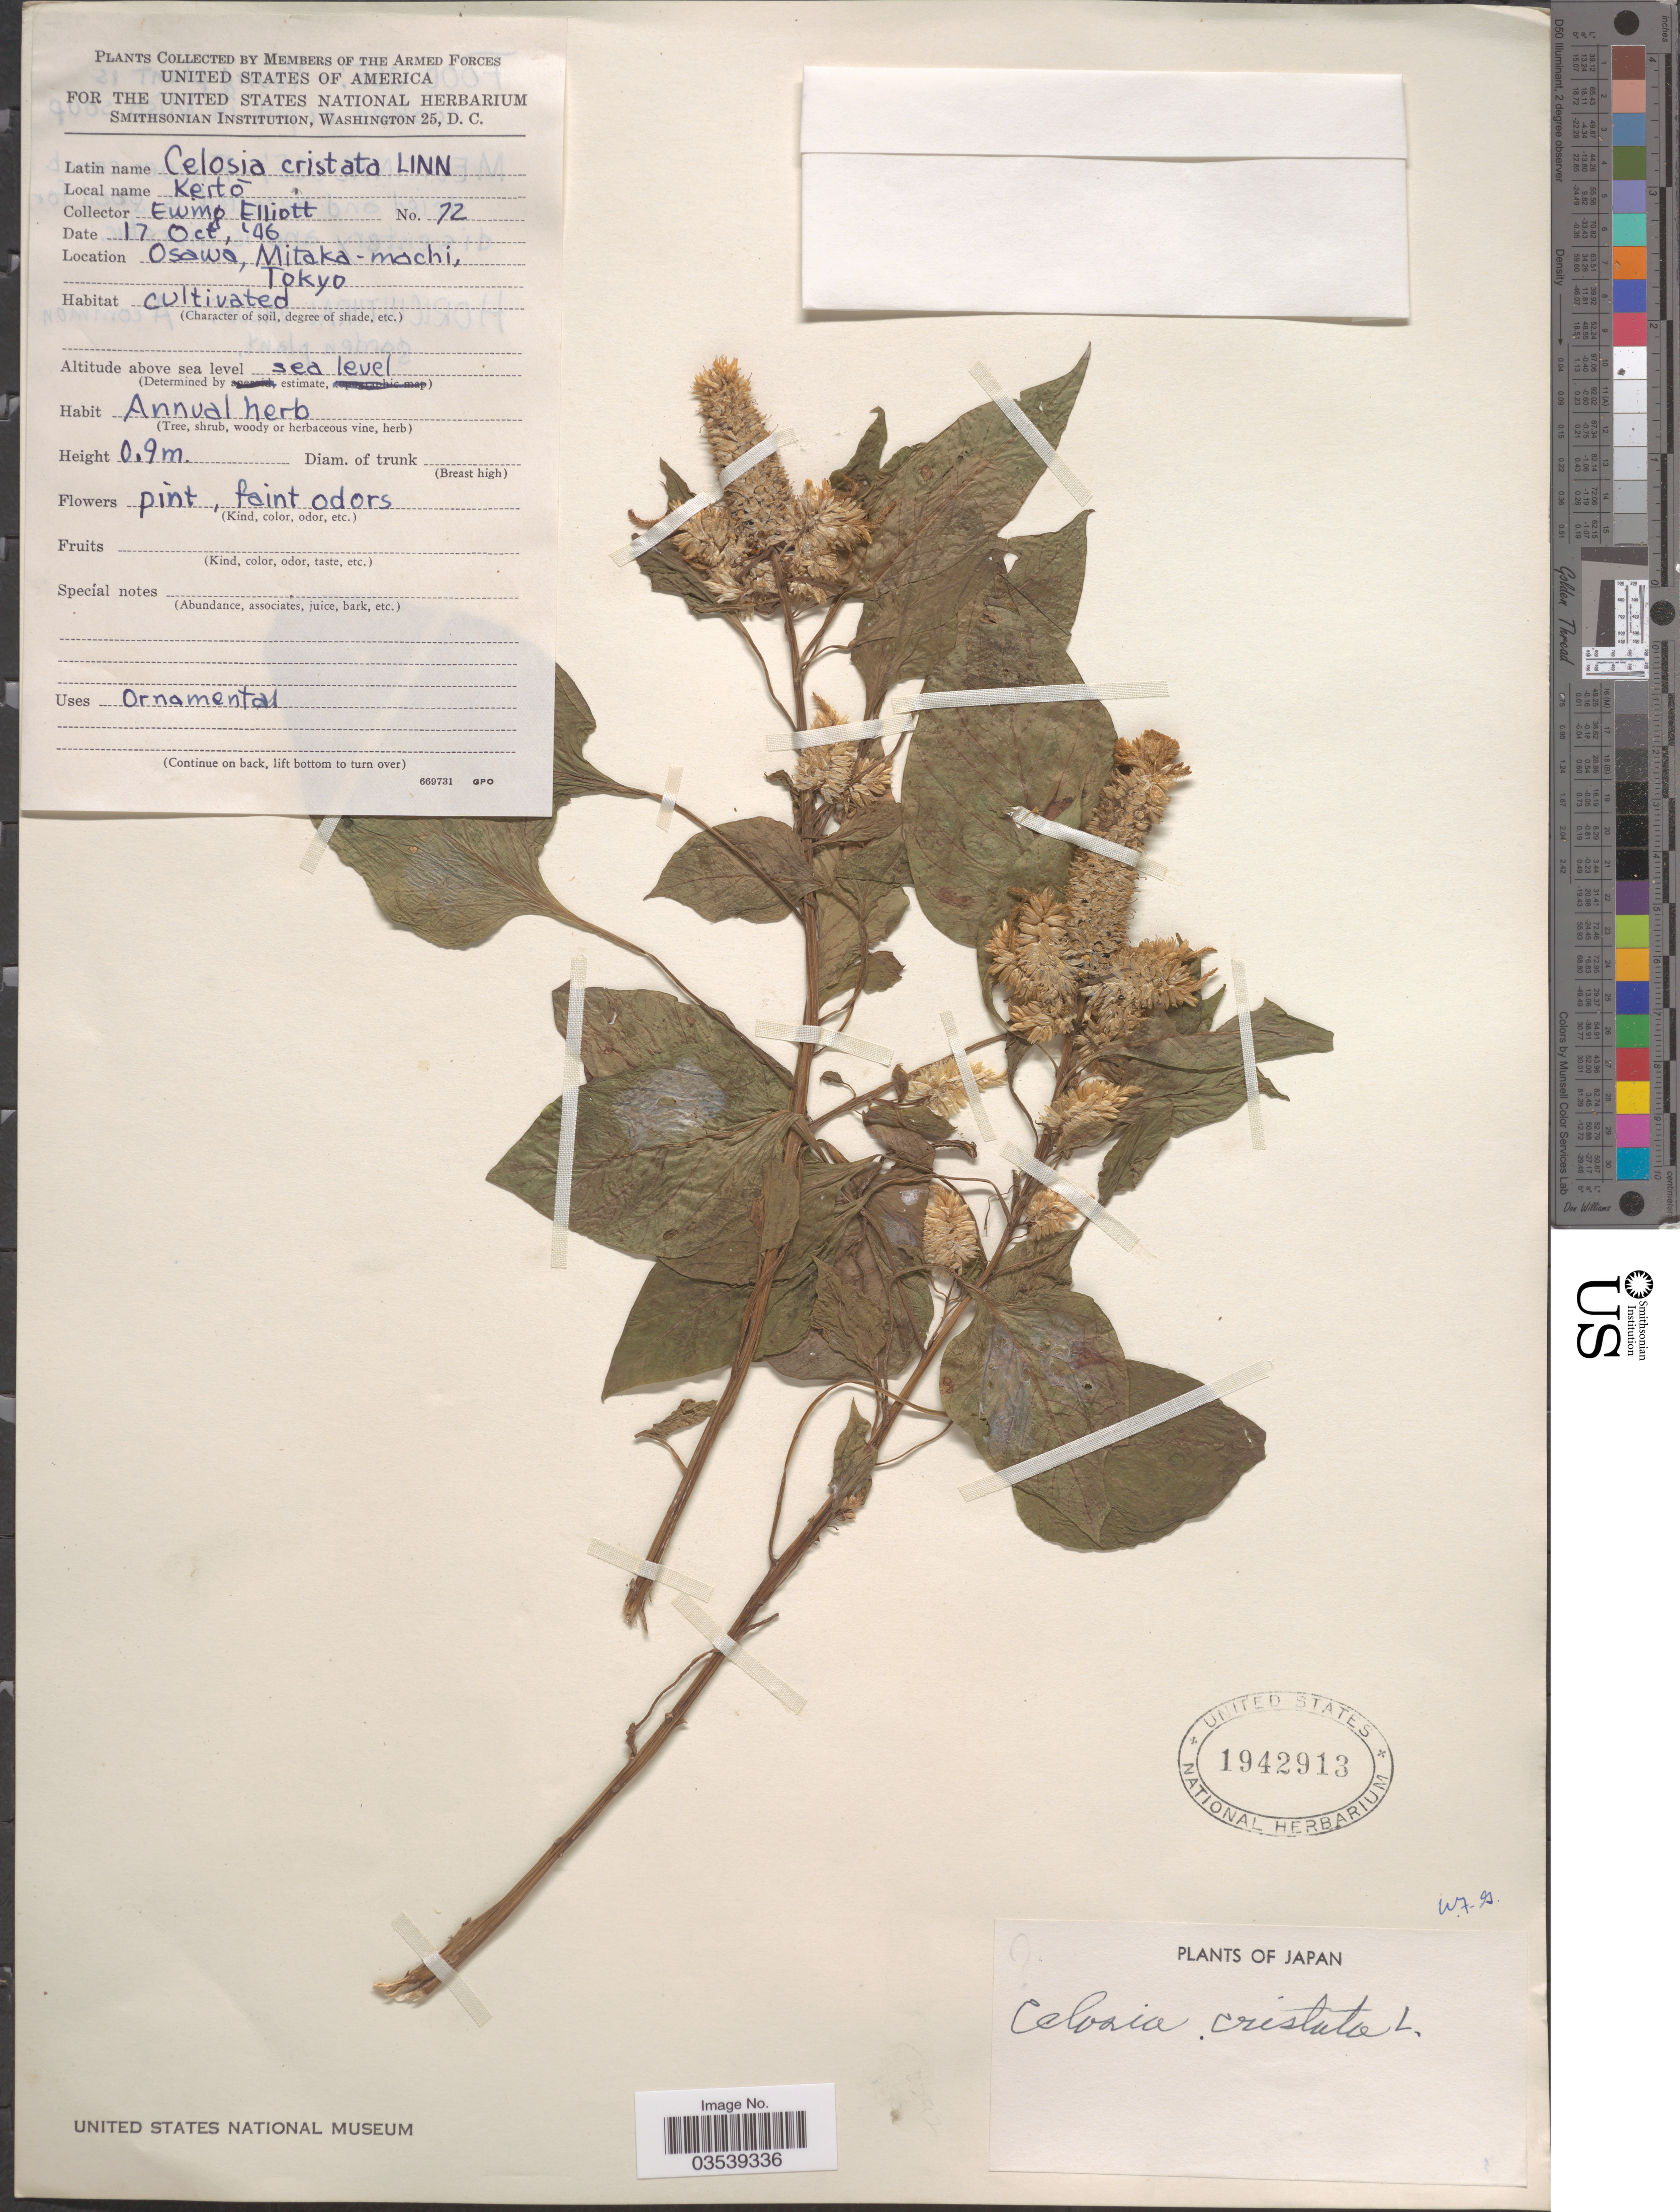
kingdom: Plantae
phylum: Tracheophyta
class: Magnoliopsida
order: Caryophyllales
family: Amaranthaceae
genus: Celosia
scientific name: Celosia argentea var. cristata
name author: (L.) Kuntze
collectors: E. Elliott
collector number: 72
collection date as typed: Transcribed d/m/y: 17/10/46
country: Japan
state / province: Tokyo, Federal City of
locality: Osawa, Mitaka-machi.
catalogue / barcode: US 1942913